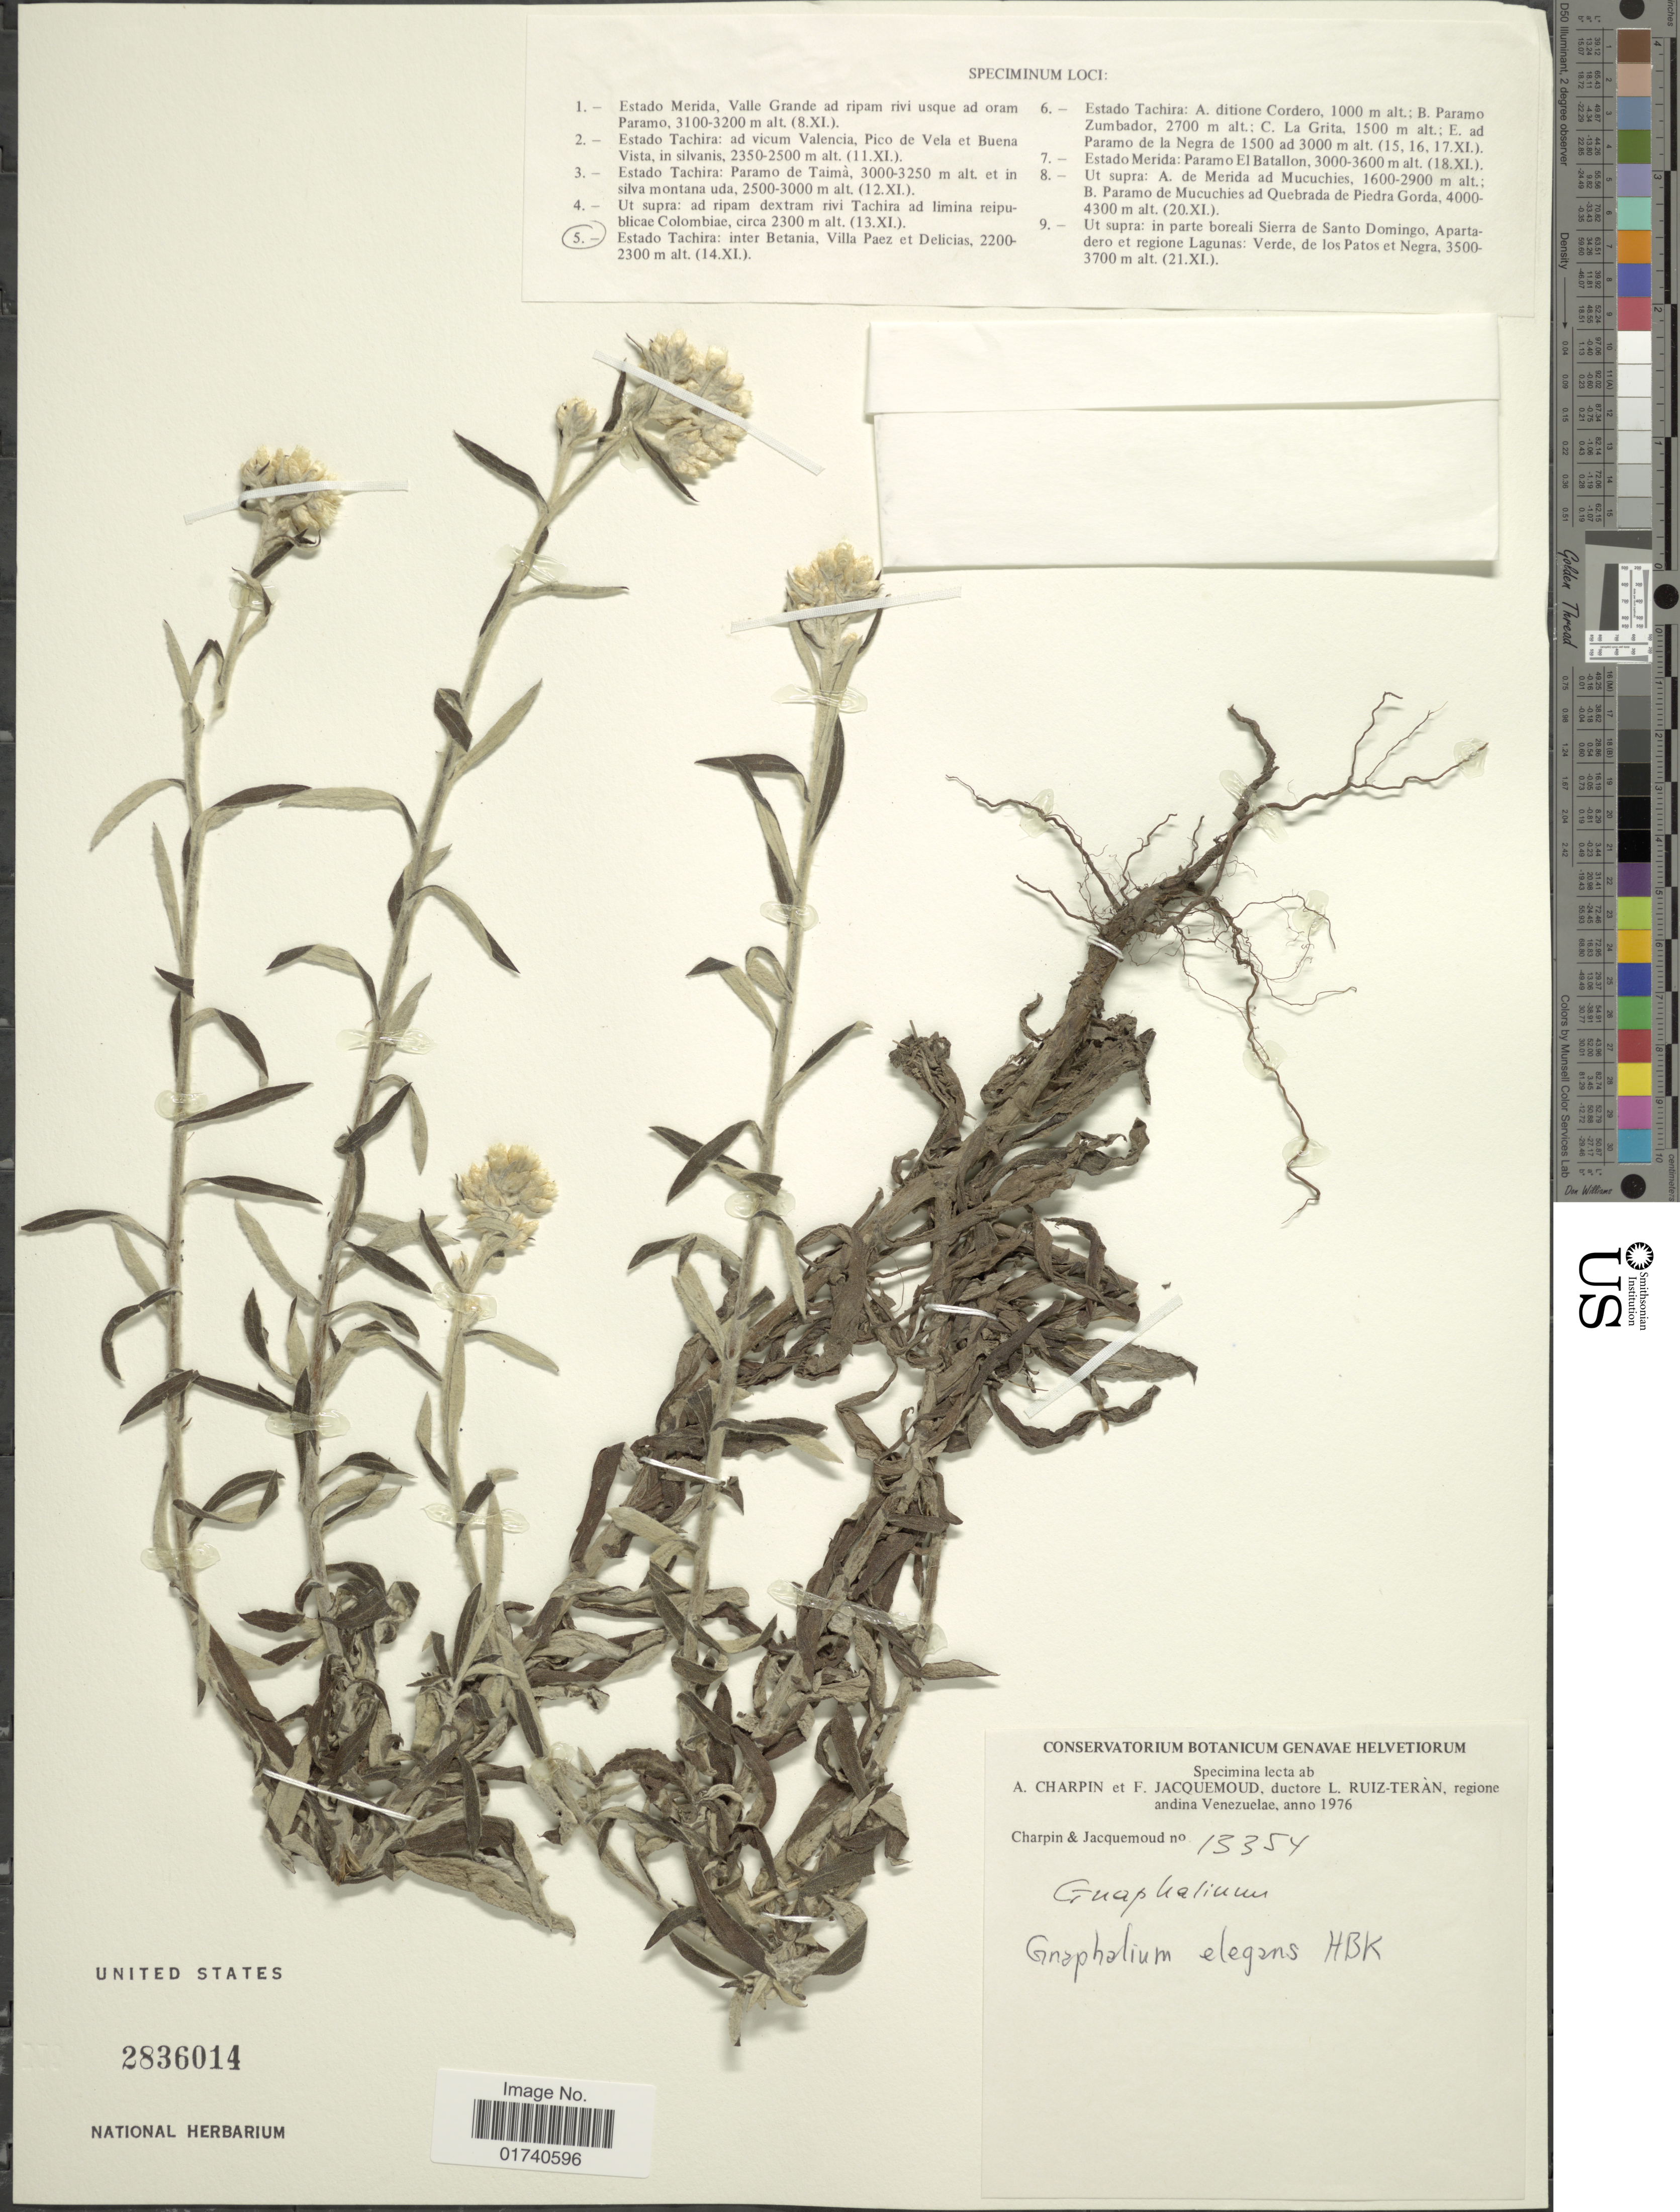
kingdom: Plantae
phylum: Tracheophyta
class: Magnoliopsida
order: Asterales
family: Asteraceae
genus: Pseudognaphalium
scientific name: Pseudognaphalium elegans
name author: (Kunth) Kartesz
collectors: A. Charpin & F. Jacquemoud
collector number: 13354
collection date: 1976-11-14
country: Venezuela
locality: Estado Tachira: inter Betania, Villa Paez et Delicias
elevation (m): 2200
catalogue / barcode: US 2836014